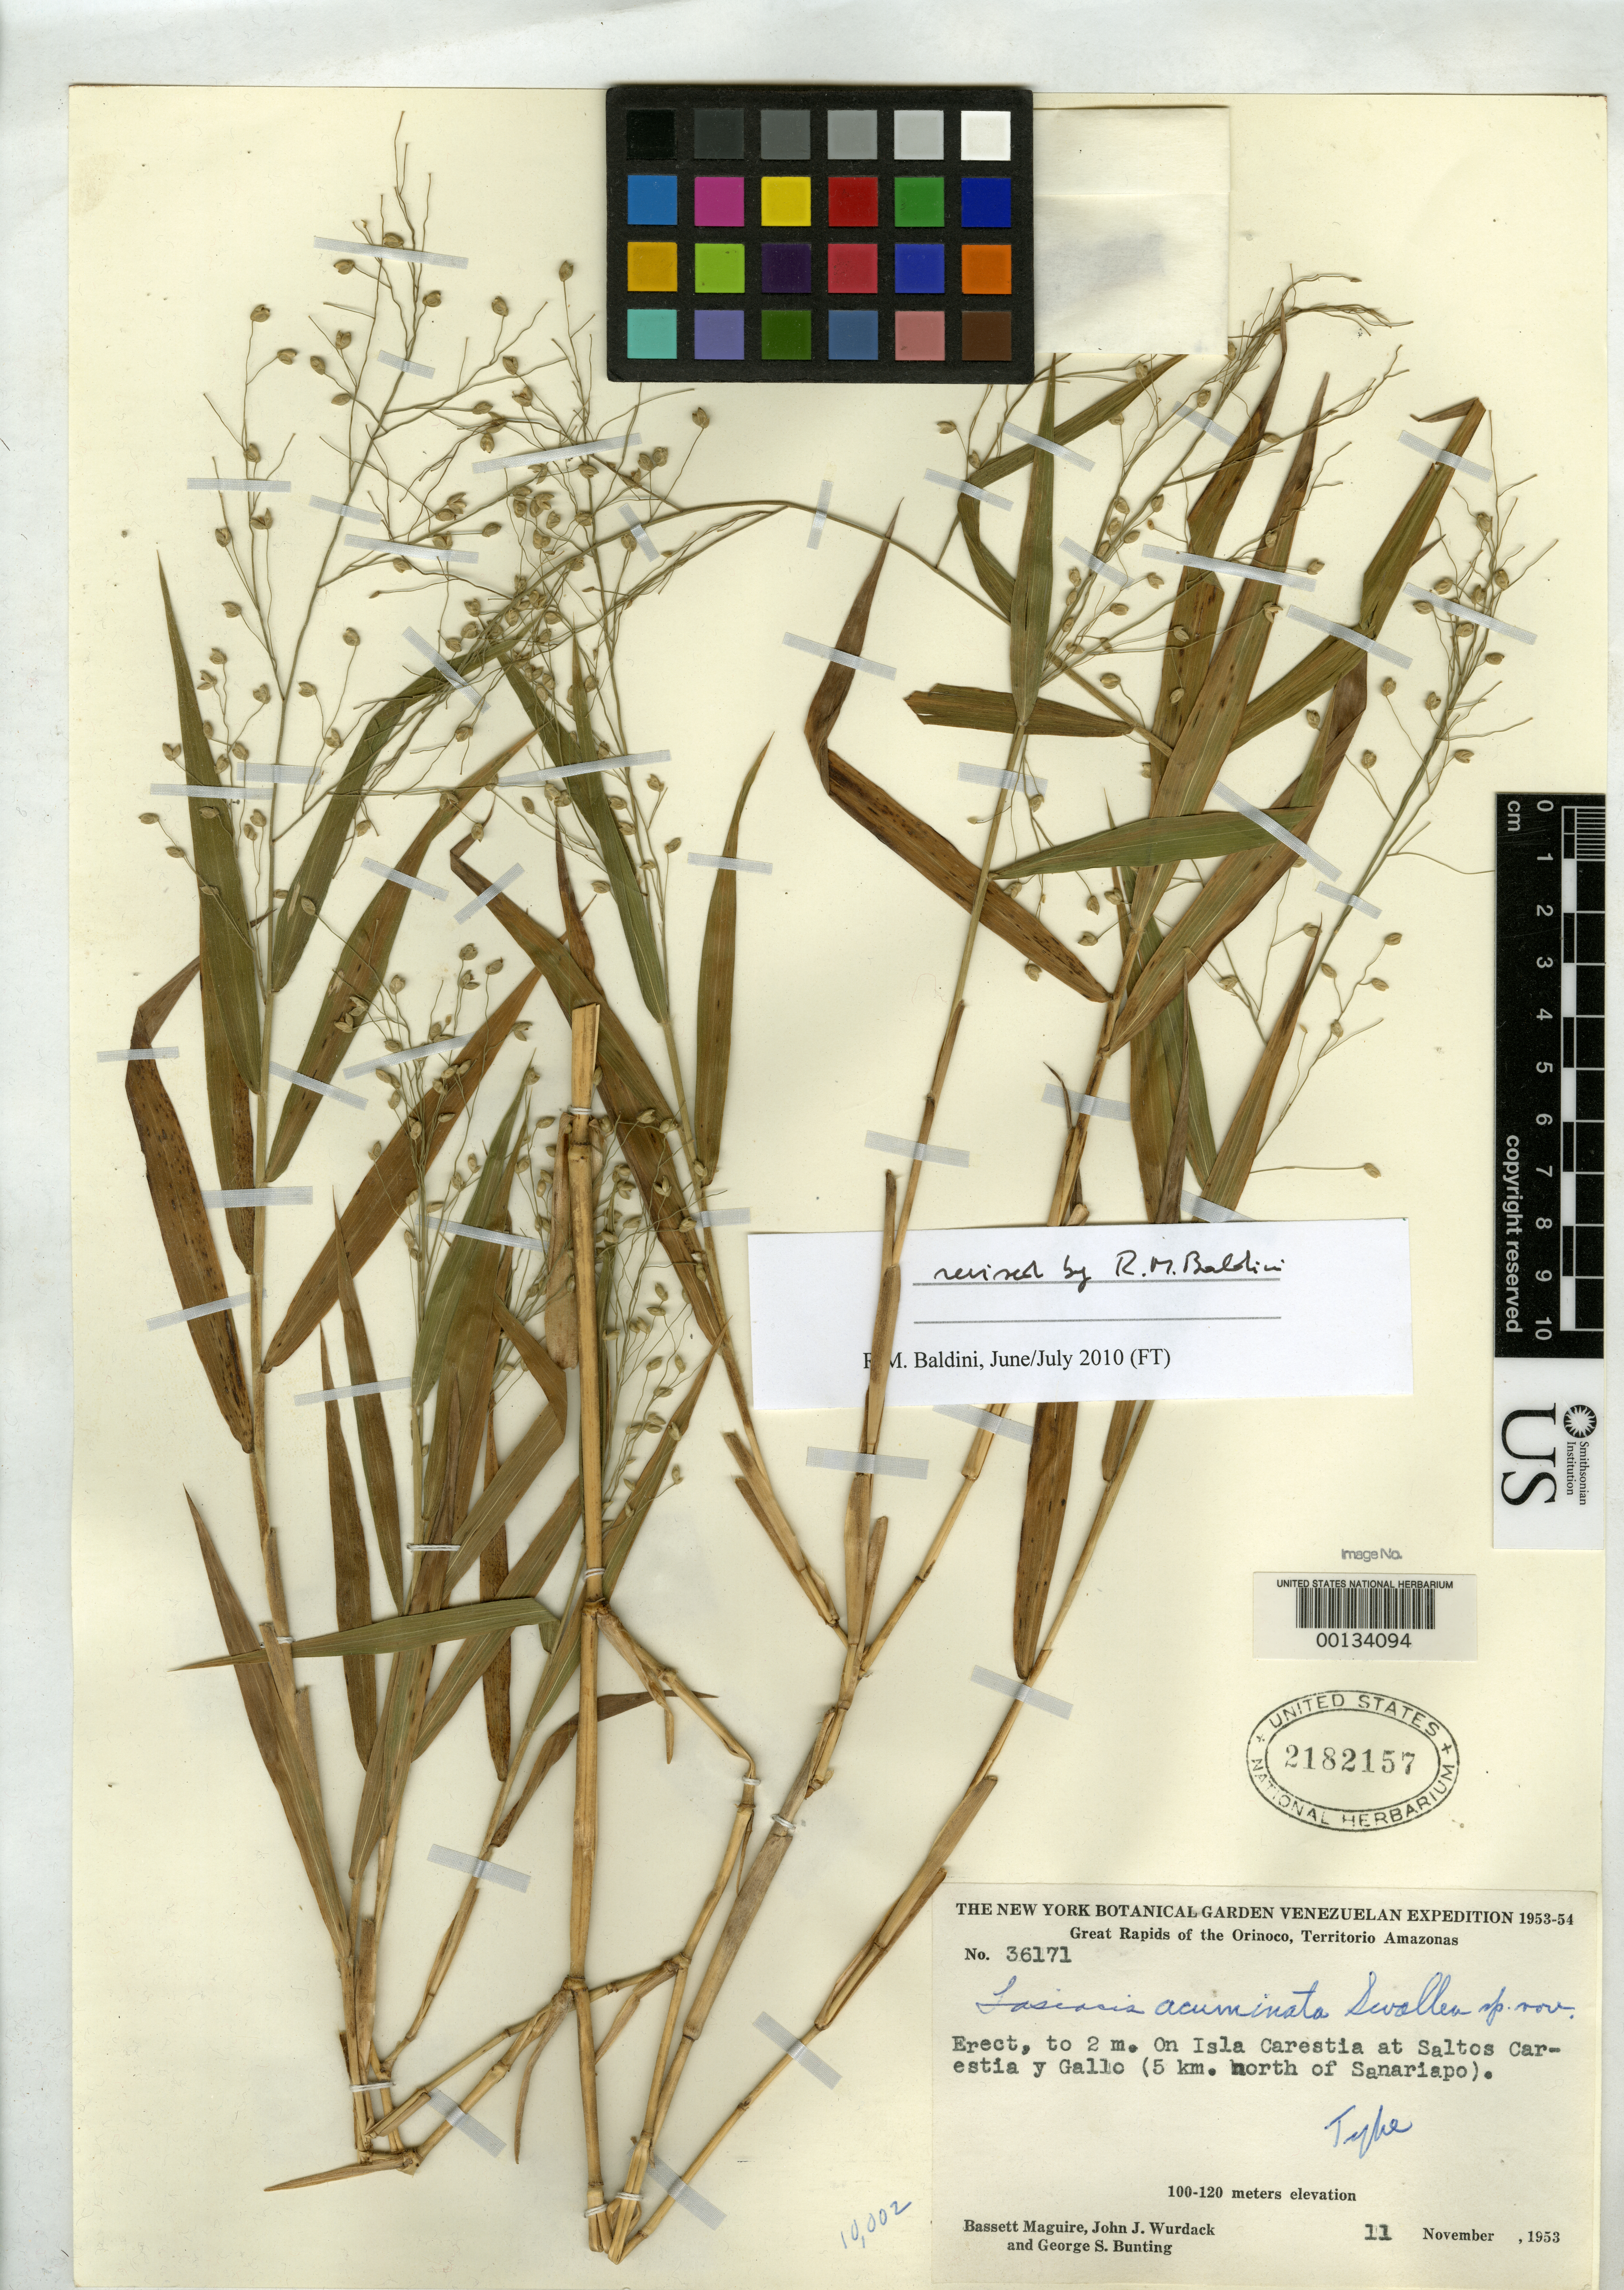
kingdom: Plantae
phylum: Tracheophyta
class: Liliopsida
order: Poales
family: Poaceae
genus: Lasiacis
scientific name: Lasiacis acuminata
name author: Swallen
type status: Holotype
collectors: B. Maguire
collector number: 36171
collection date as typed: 11 Nov 1953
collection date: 1953-11-11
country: Venezuela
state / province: Amazonas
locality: On Isla Carestia at saltos Carestia y Gallo; alt. 100-120m.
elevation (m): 100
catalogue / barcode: US 2182157